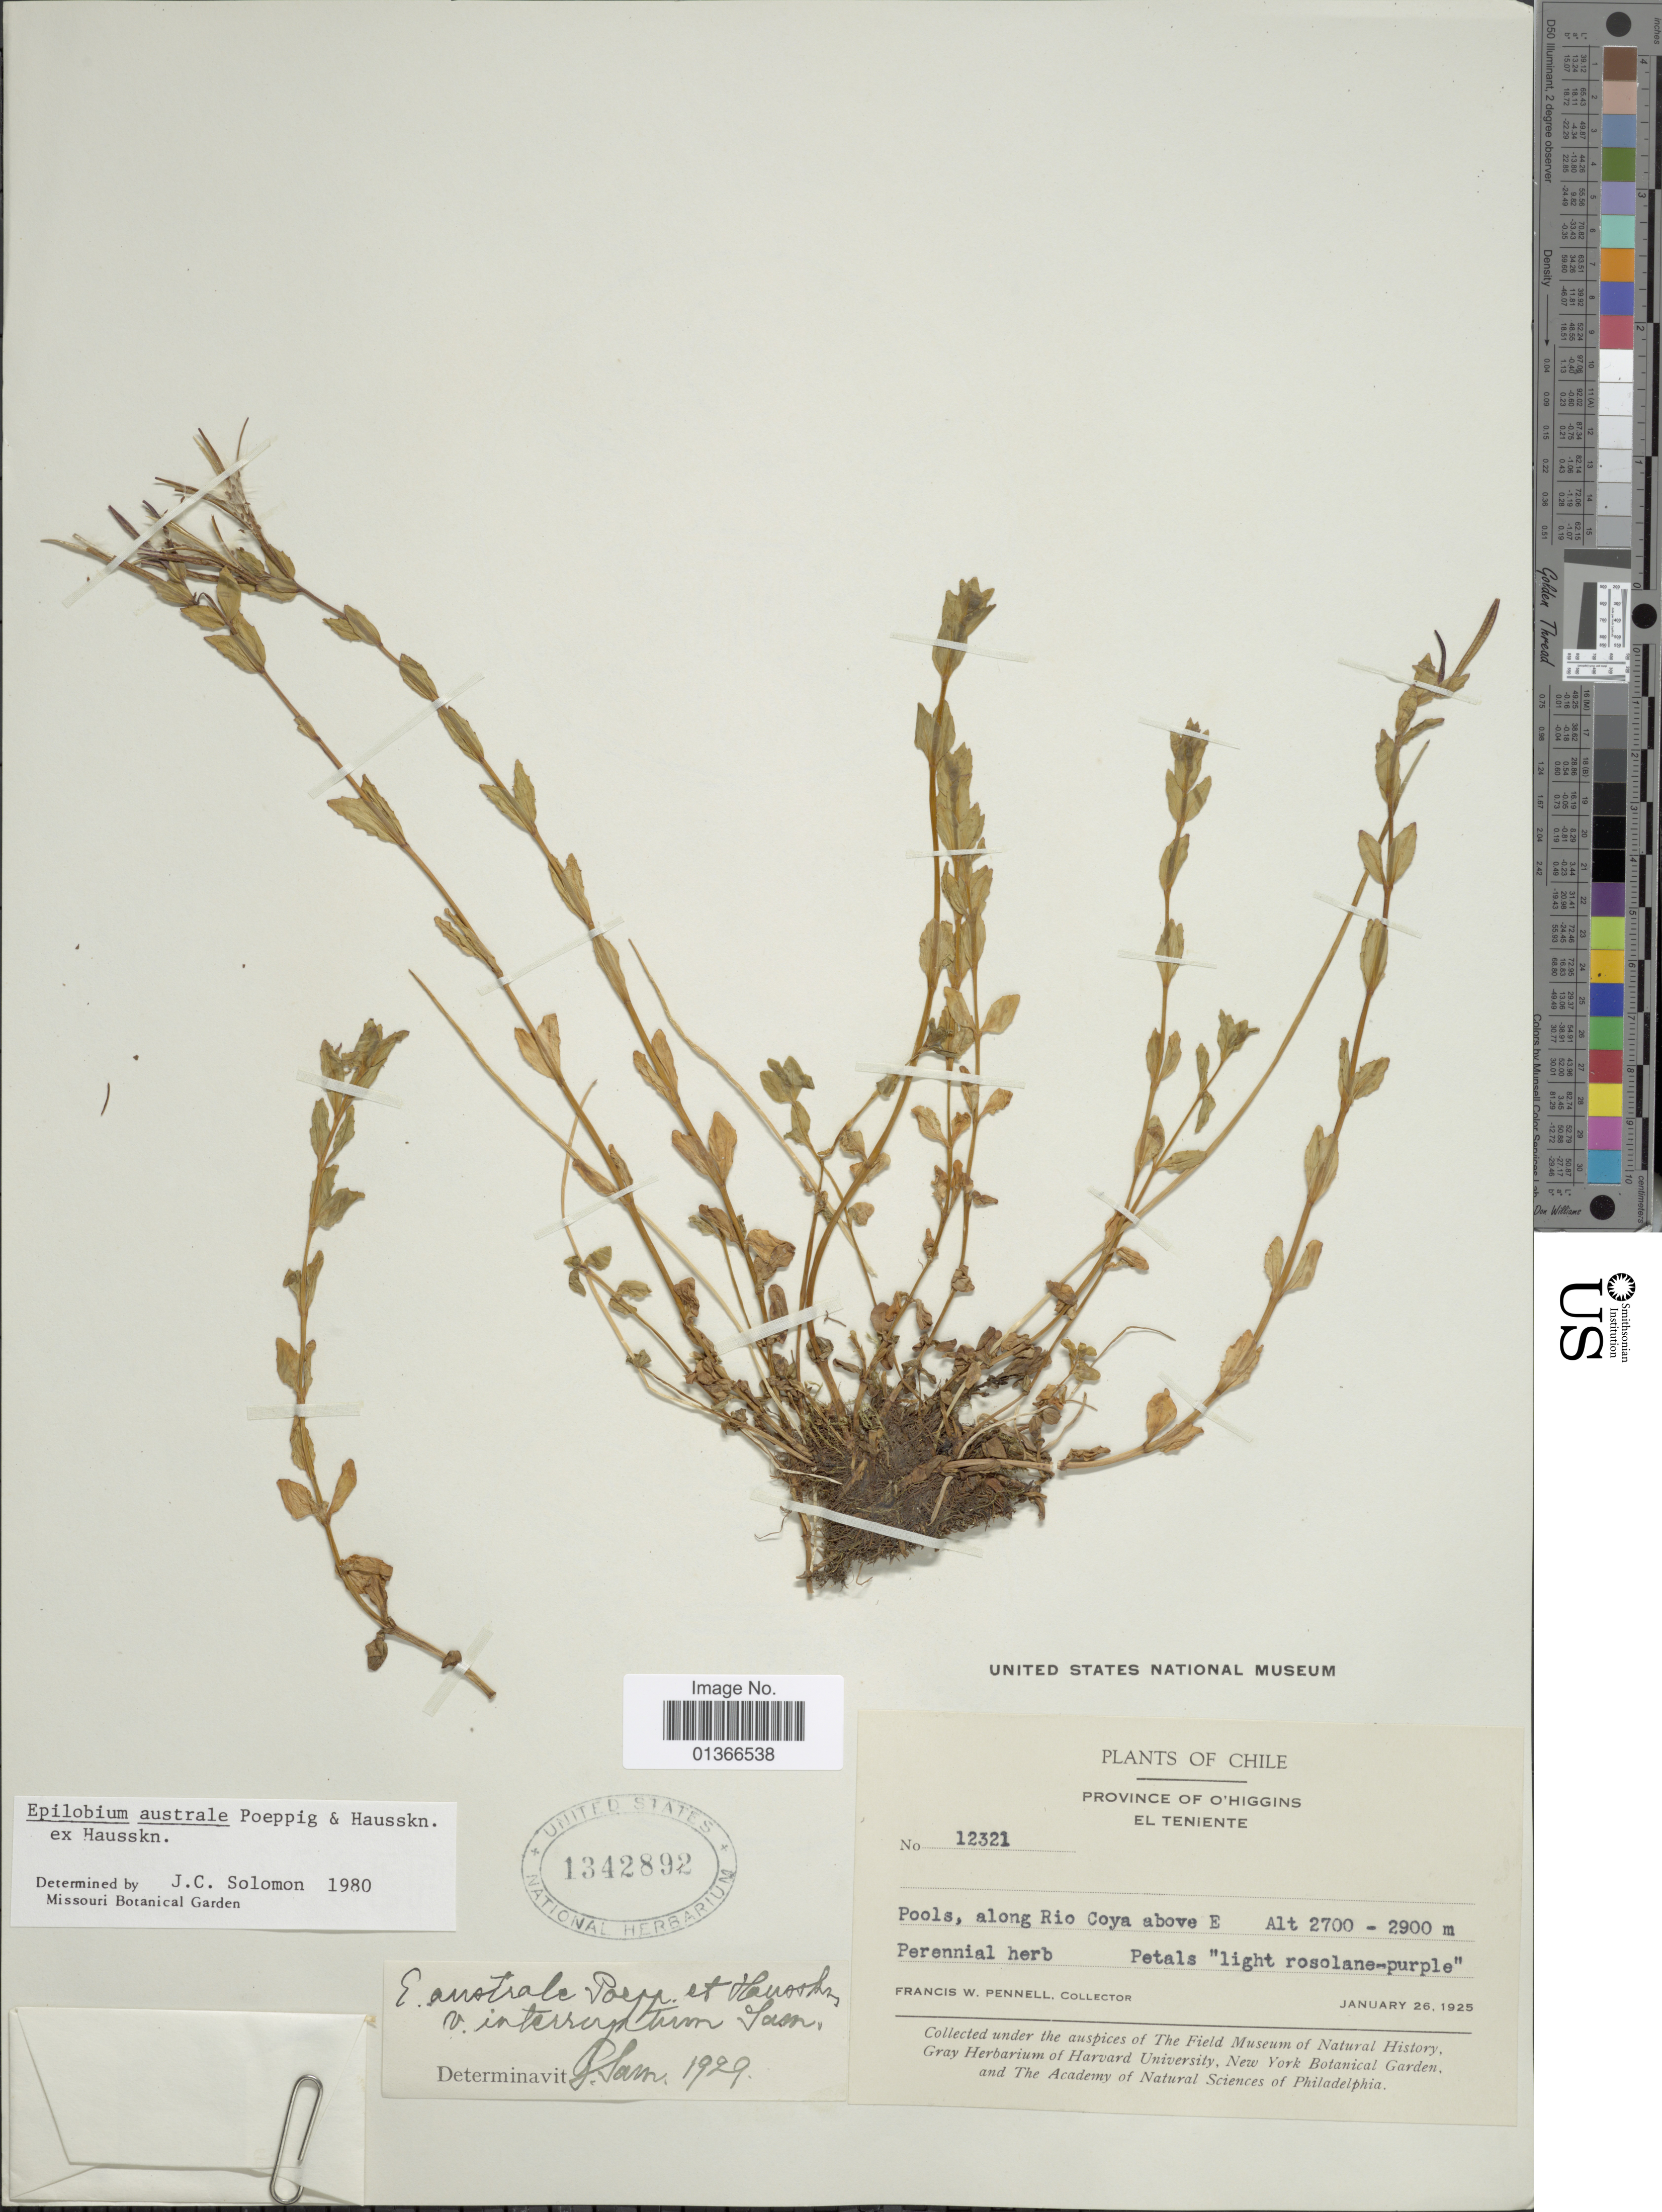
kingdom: Plantae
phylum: Tracheophyta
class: Magnoliopsida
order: Myrtales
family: Onagraceae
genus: Epilobium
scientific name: Epilobium australe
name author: Poepp. & Hausskn.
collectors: F. W. Pennell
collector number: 12321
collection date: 1925-01-26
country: Chile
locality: Province of O'Higgins. El Teniente. Pools, along Rio Coya above E.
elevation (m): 2700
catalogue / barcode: US 1342895